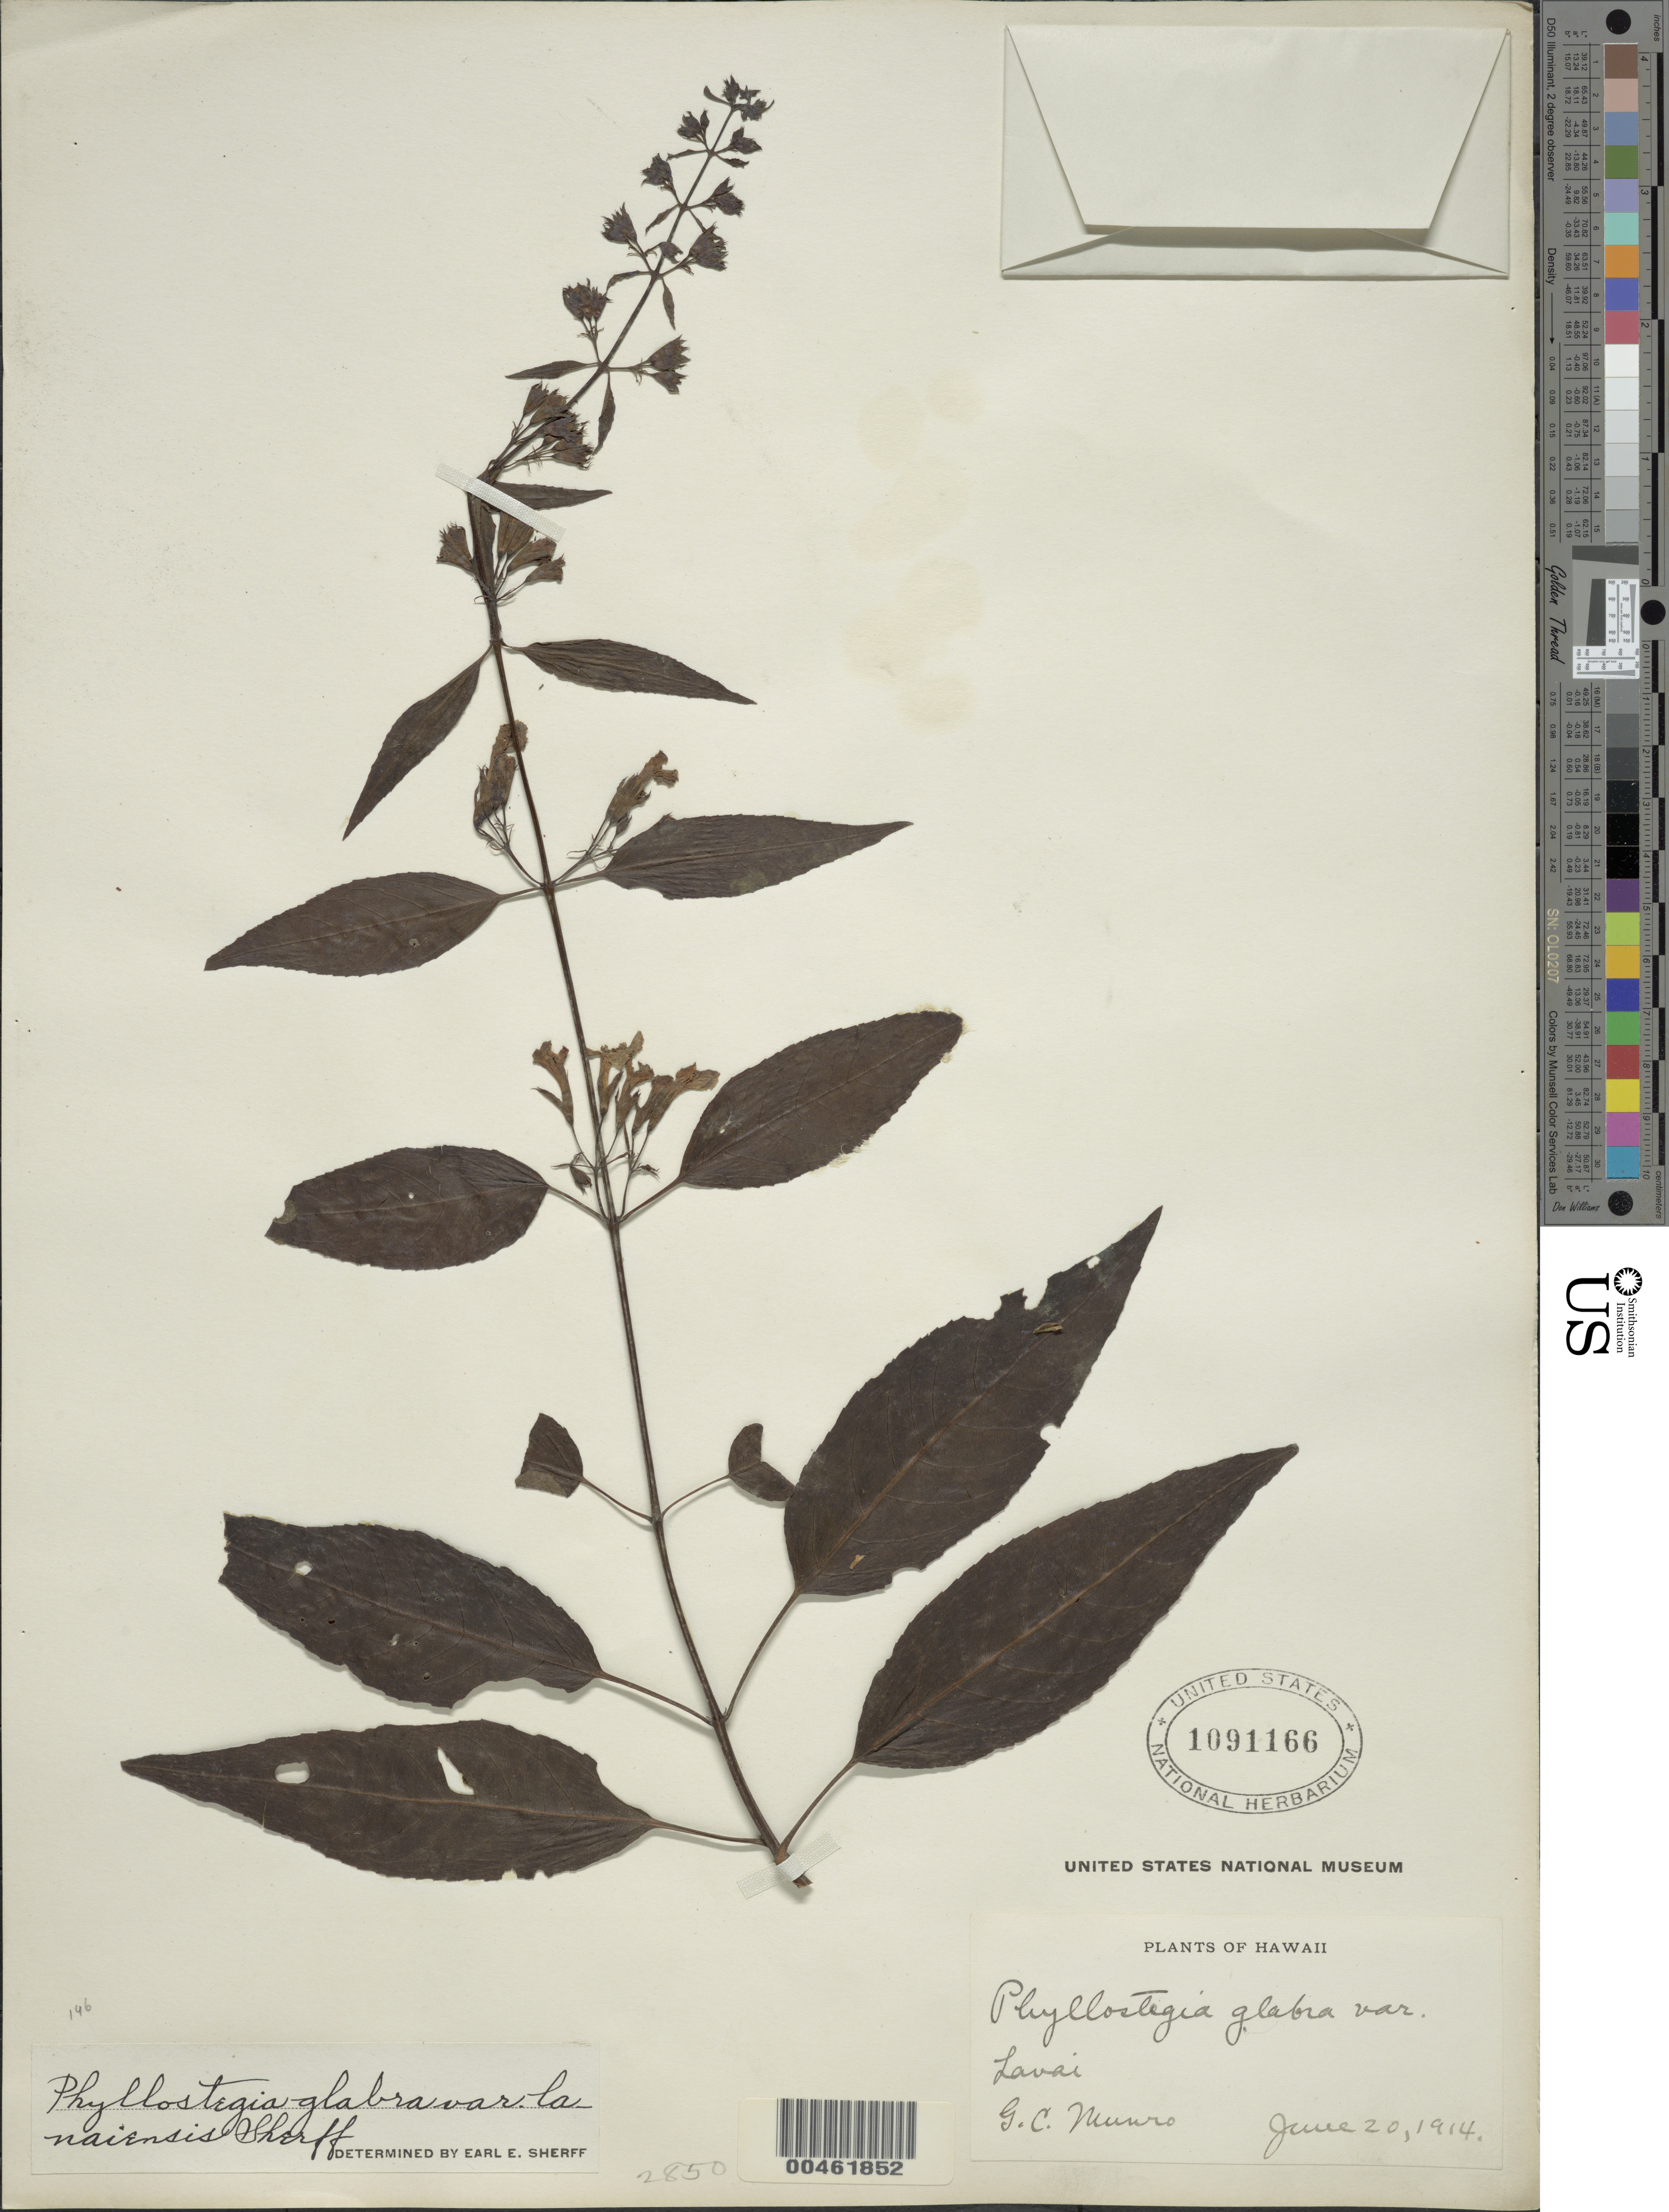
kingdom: Plantae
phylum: Tracheophyta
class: Magnoliopsida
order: Lamiales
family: Lamiaceae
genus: Phyllostegia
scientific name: Phyllostegia glabra var. lanaiensis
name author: Sherff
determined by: Sherff, E. E.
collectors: G. C. Munro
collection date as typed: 20 Jun 1914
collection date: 1914-06-20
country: United States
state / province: Hawaii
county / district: Maui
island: Lana'i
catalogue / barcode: US 1091166